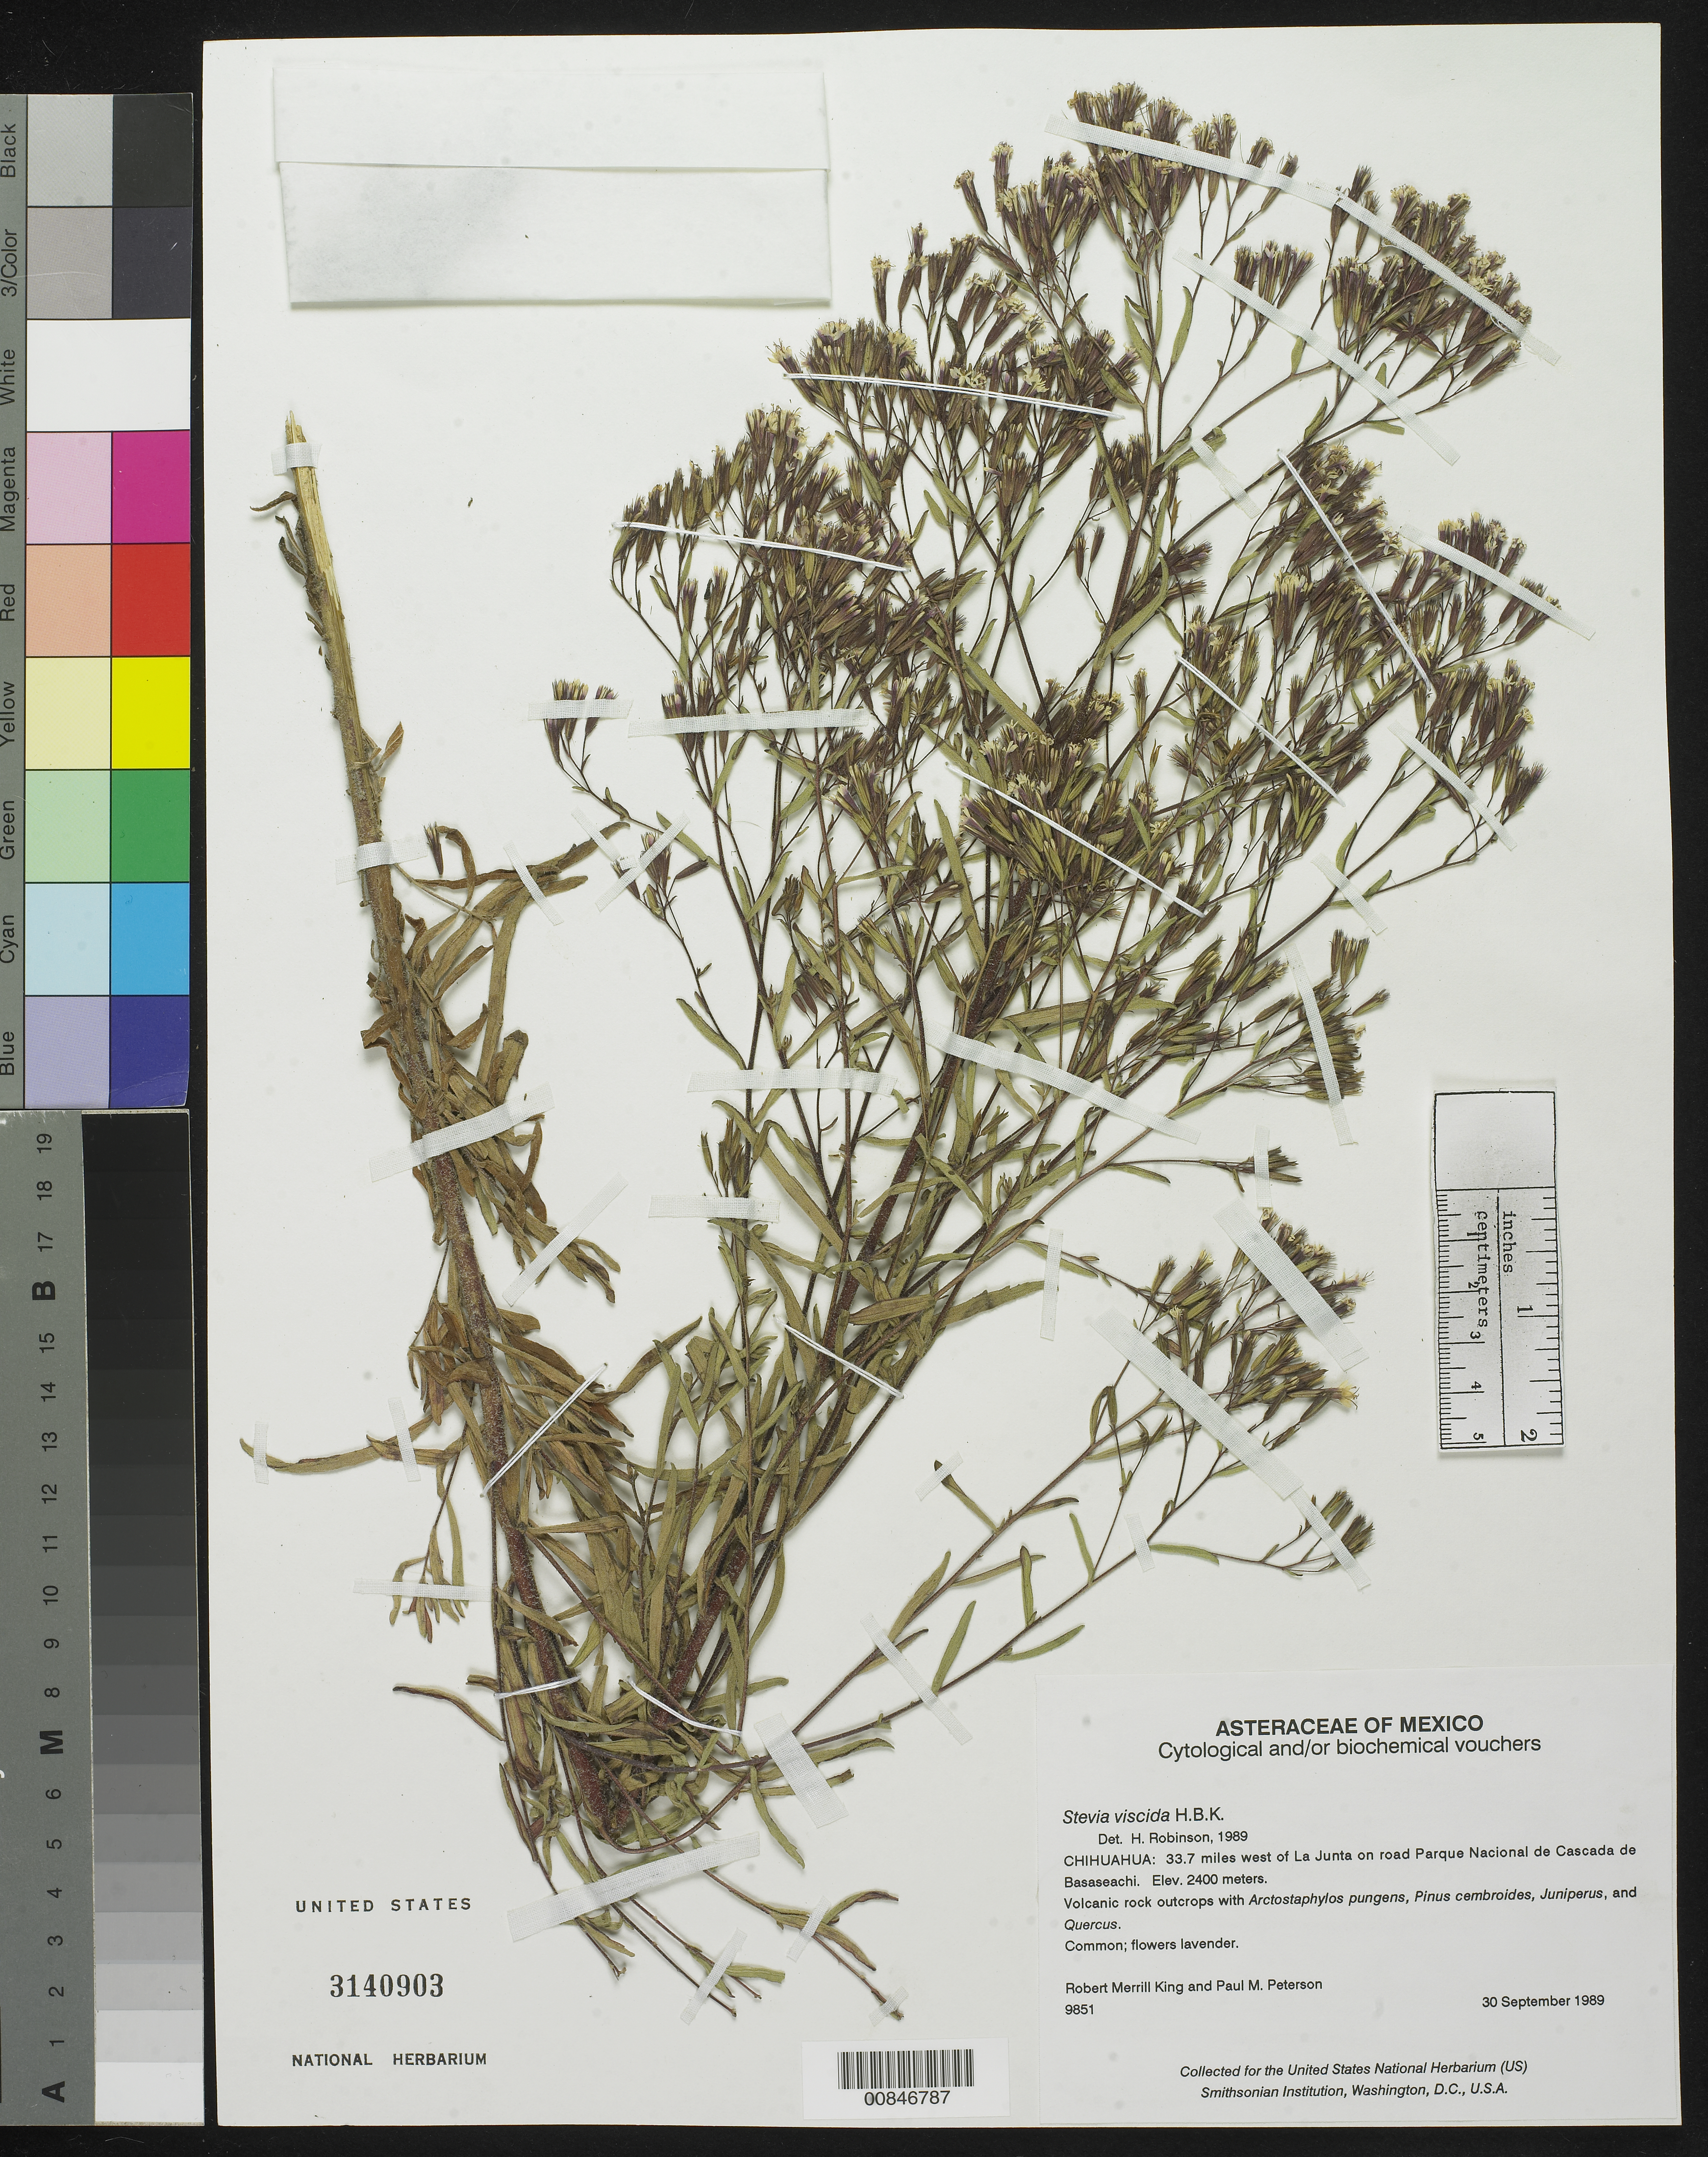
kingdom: Plantae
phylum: Tracheophyta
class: Magnoliopsida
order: Asterales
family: Asteraceae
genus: Stevia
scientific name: Stevia viscida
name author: Kunth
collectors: R. M. King & P. M. Peterson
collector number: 9851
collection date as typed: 30 Sep 1989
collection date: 1989-09-30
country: Mexico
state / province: Chihuahua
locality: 33.7 miles west of La Junta on road Parque Nacional de Cascada de Basaseachic.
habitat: Volcanic rock outcrops with Arctostaphylos pungens, Pinus cembroides, Juniperus, and Quercus.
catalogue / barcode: US 3140903